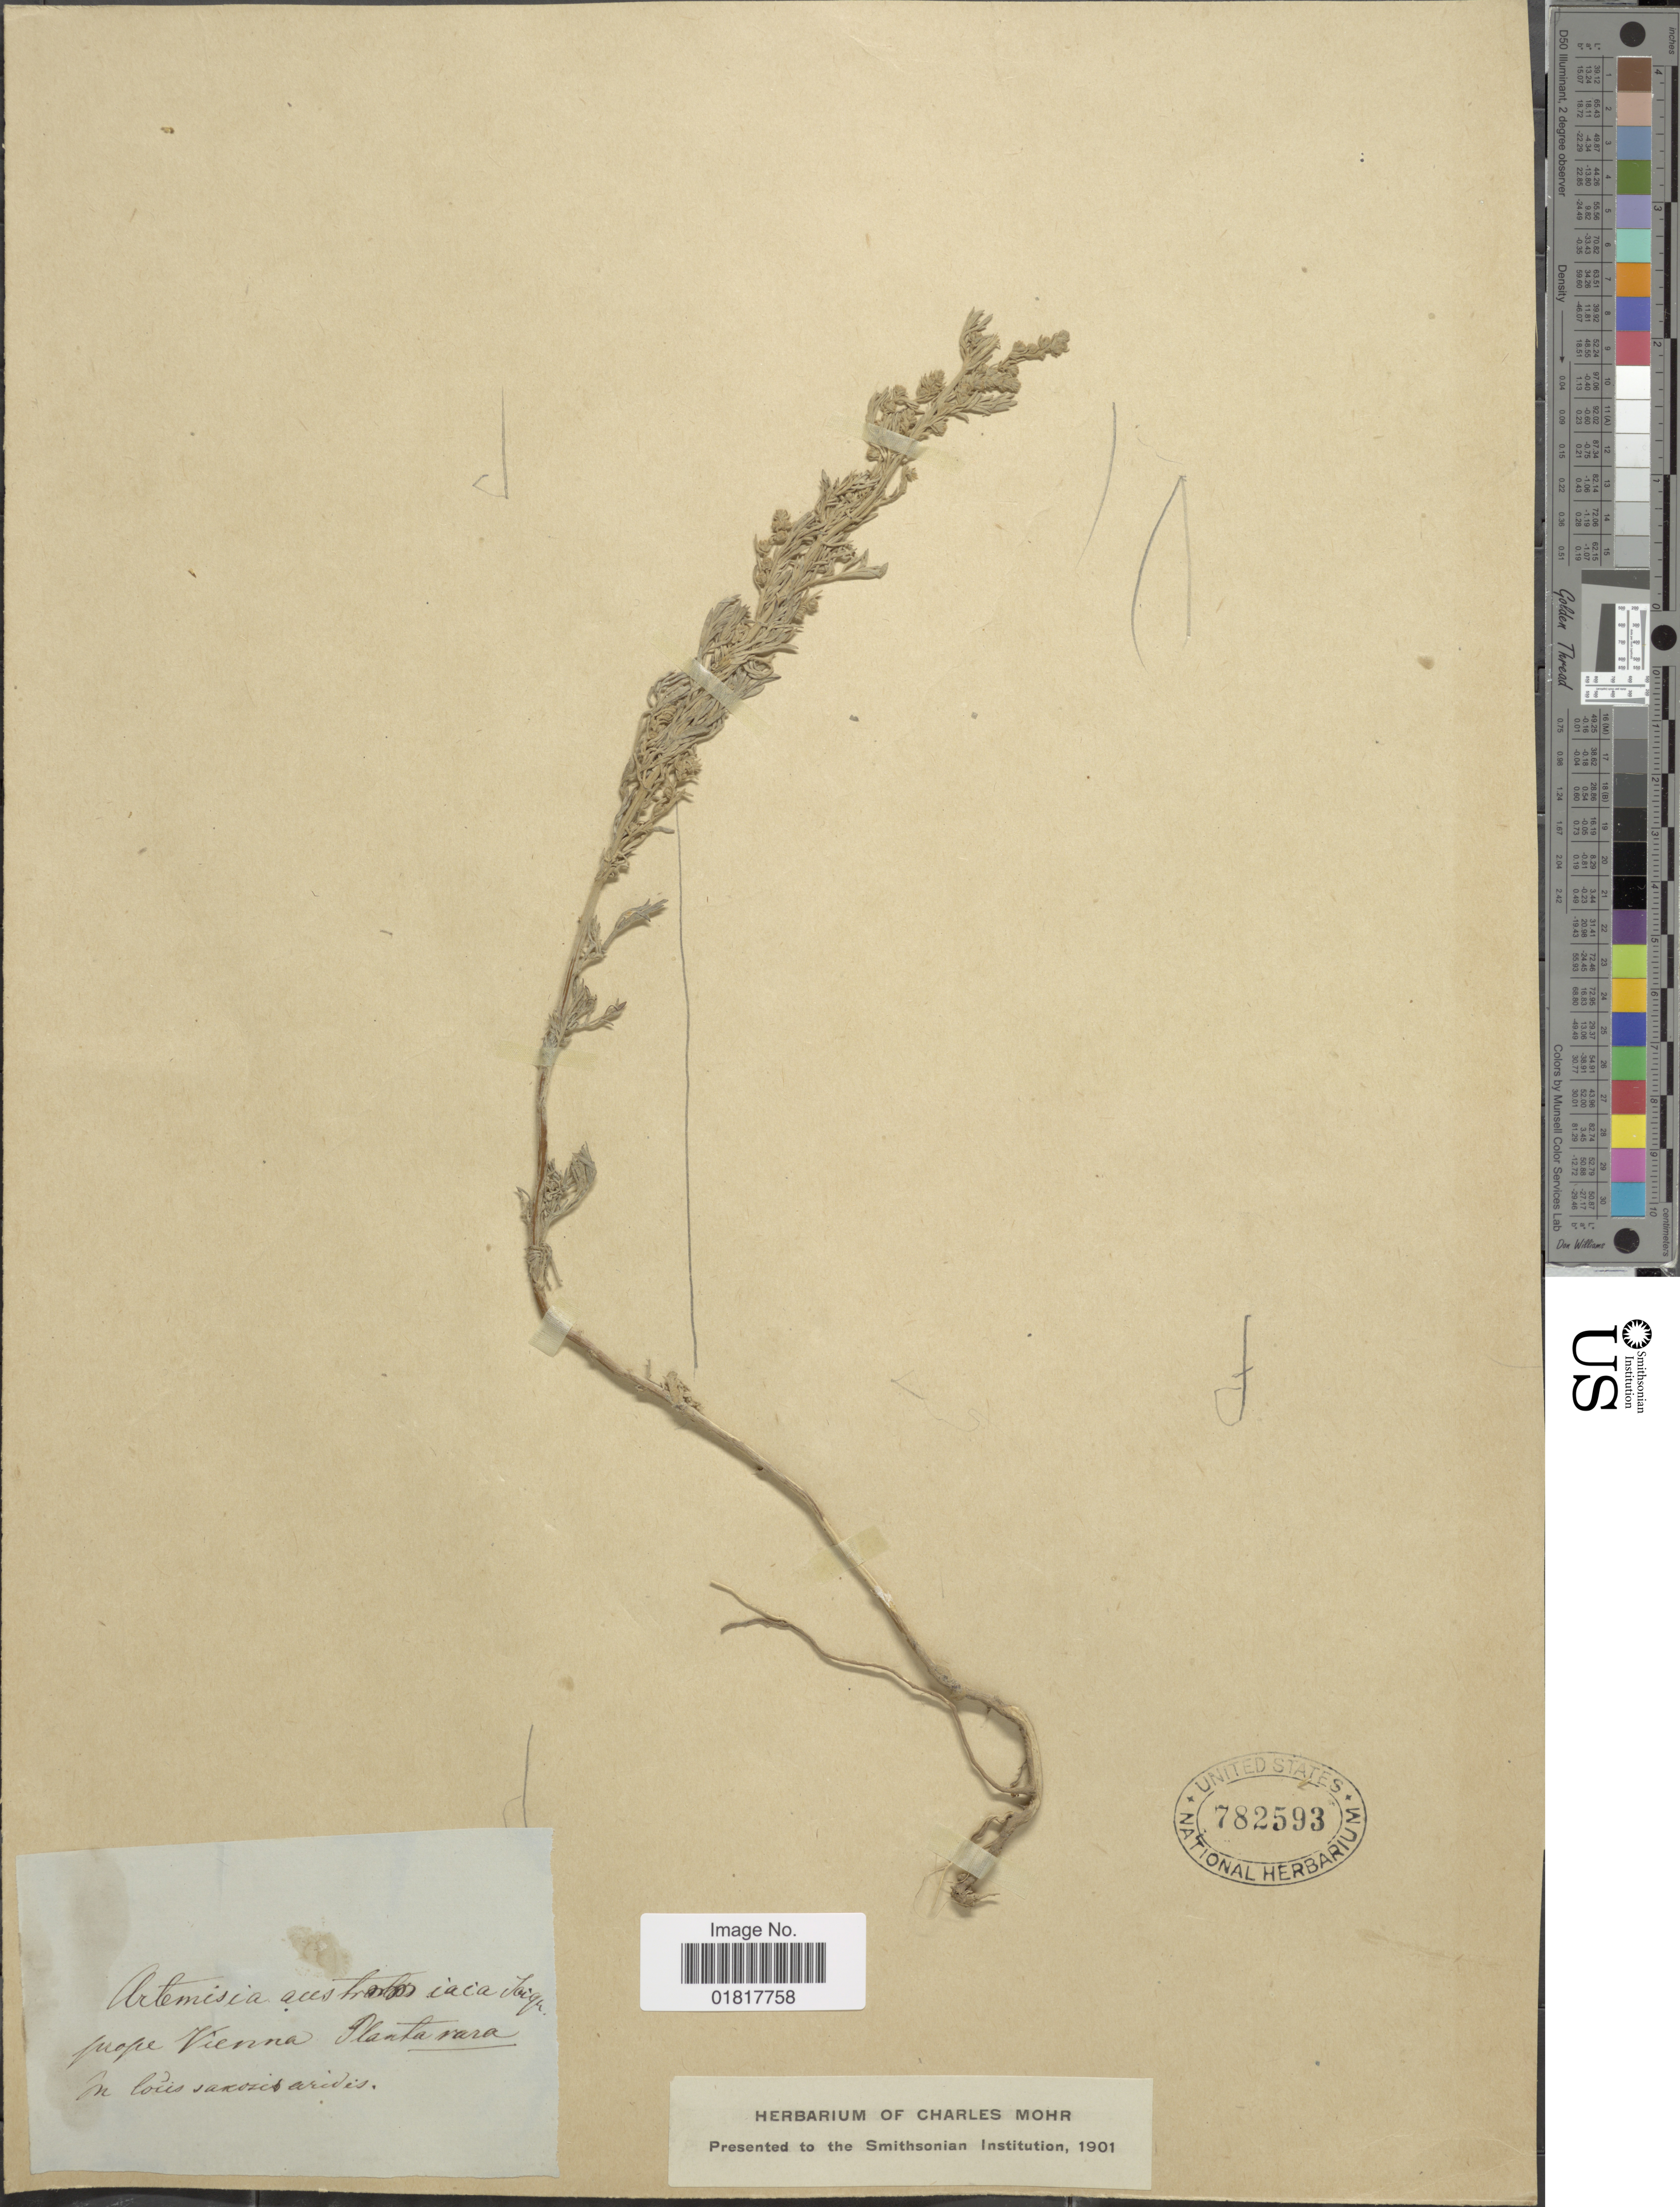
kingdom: Plantae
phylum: Tracheophyta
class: Magnoliopsida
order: Asterales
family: Asteraceae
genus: Artemisia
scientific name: Artemisia austriaca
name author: Jacq.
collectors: ex herb. Charles Mohr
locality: Prope Vienna Planta vara, In locis saxosis aridis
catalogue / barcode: US 782593